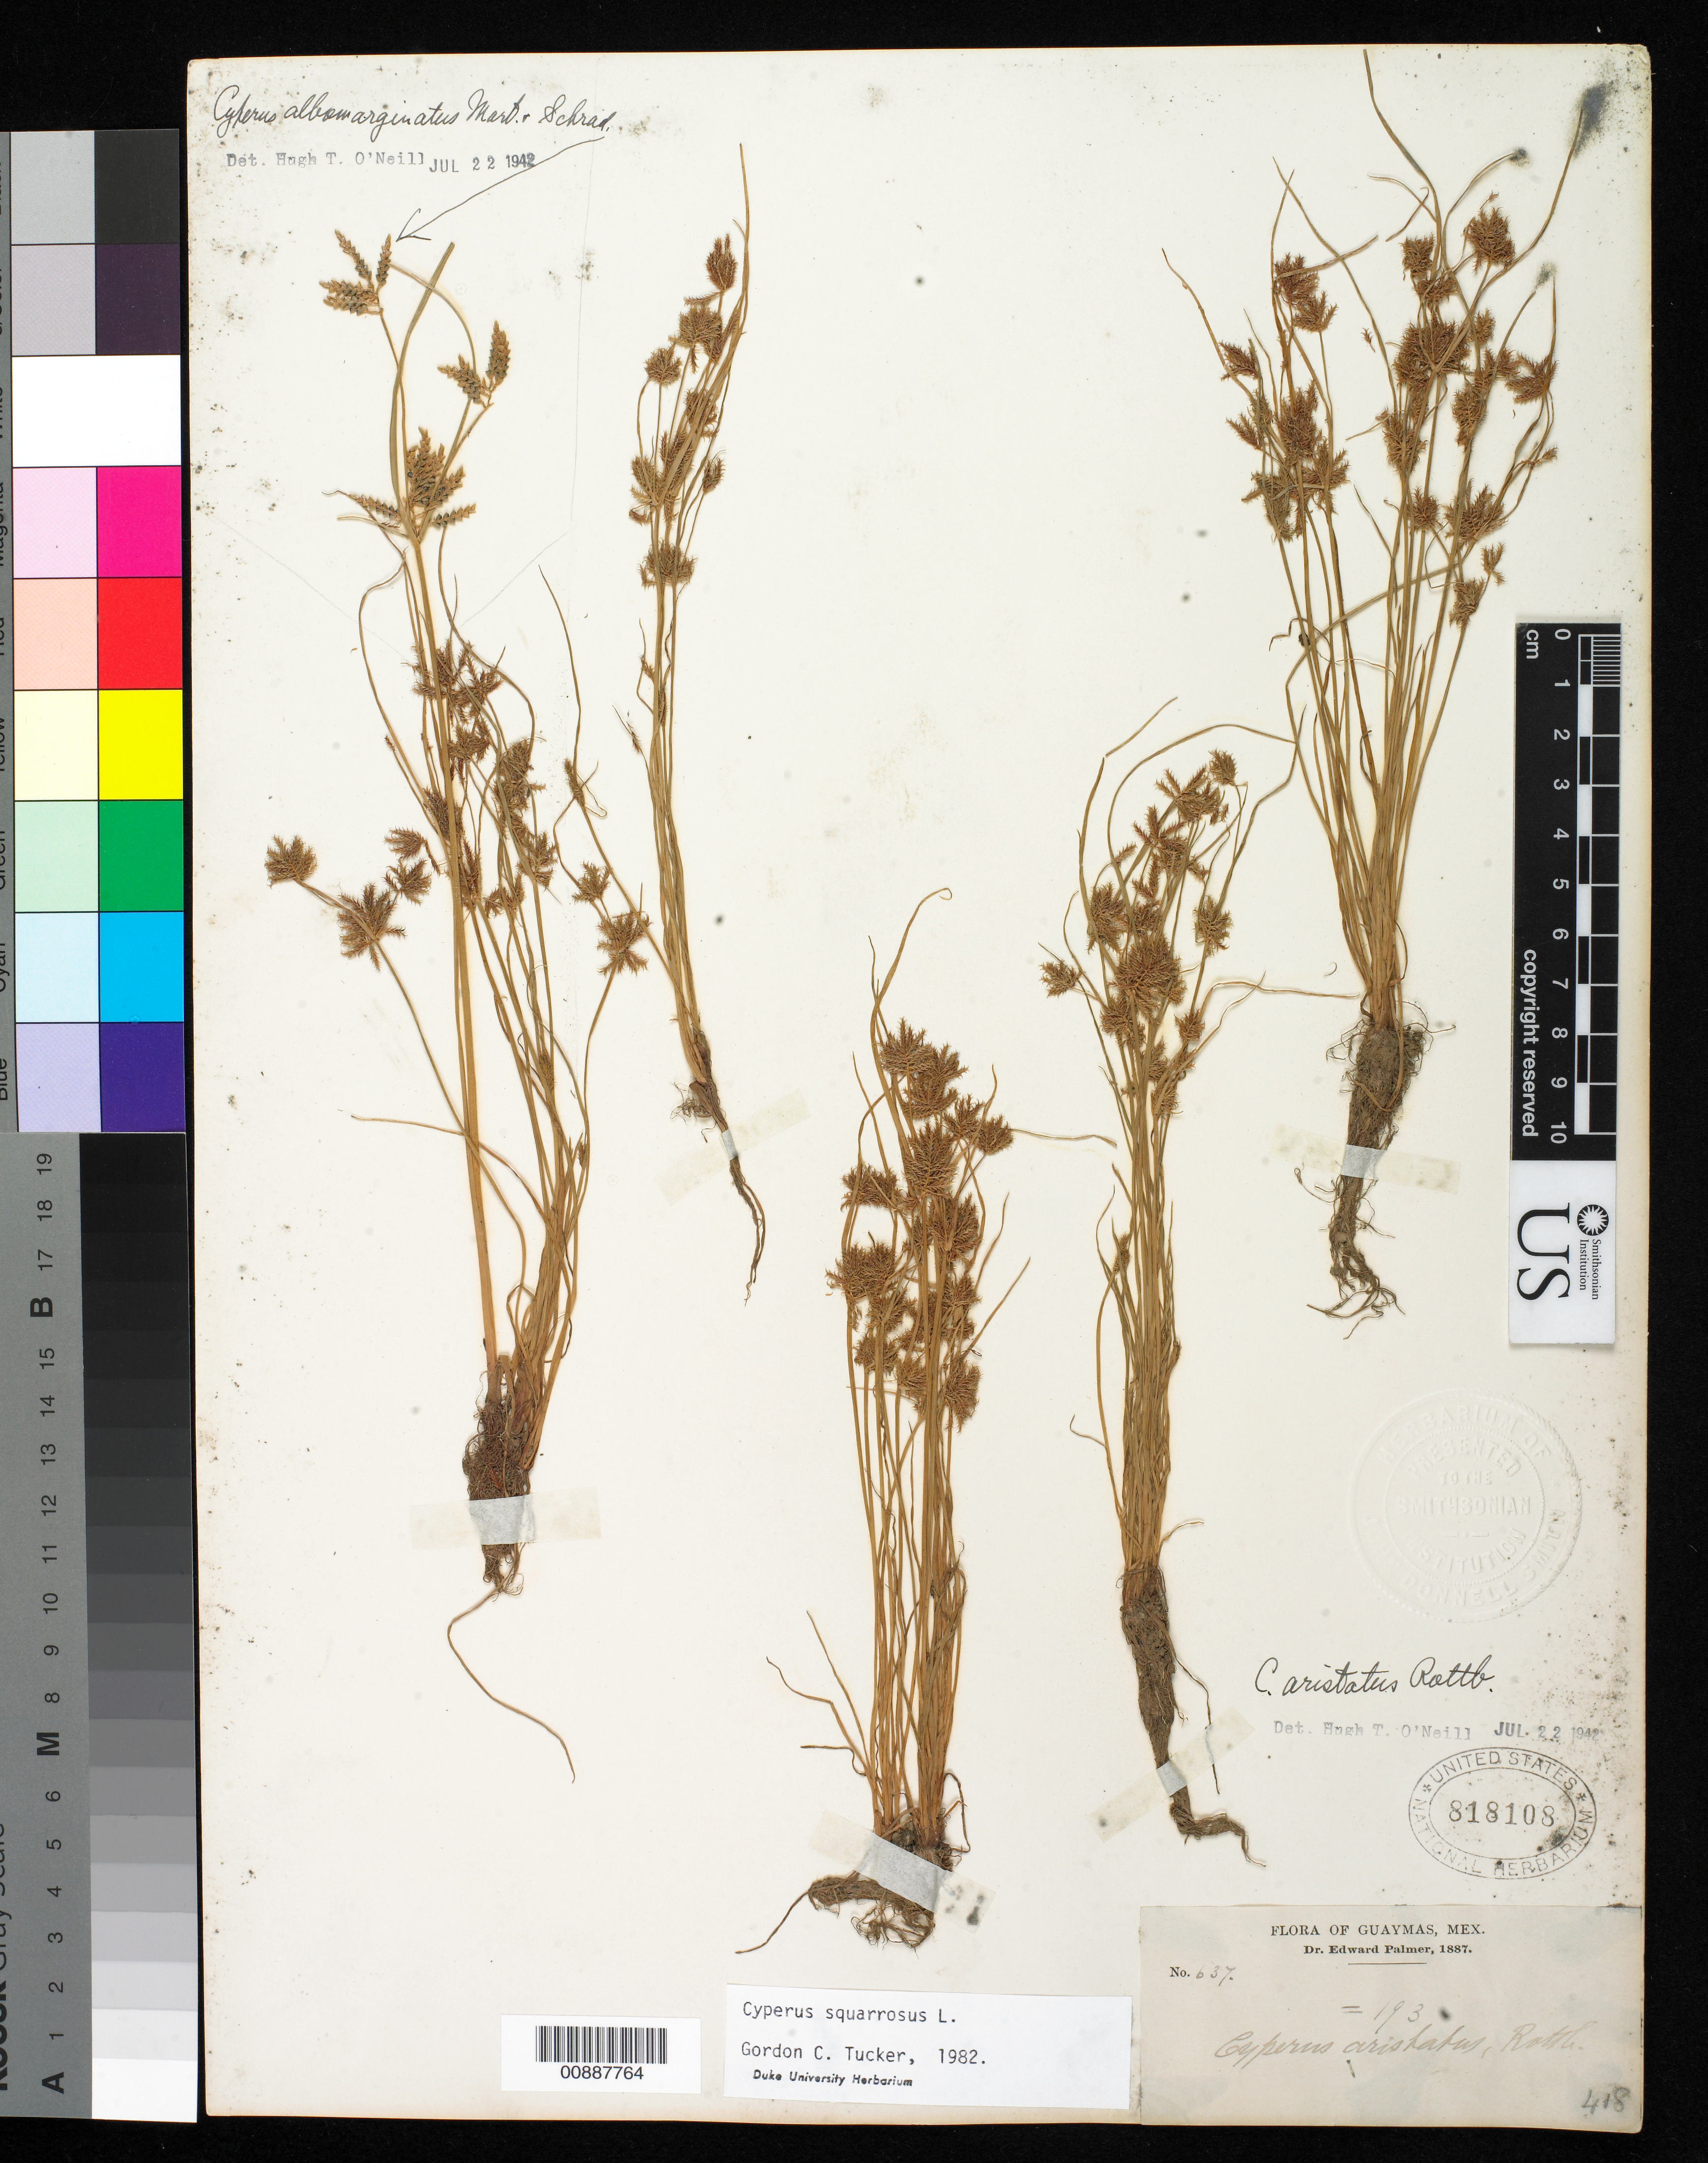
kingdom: Plantae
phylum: Tracheophyta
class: Liliopsida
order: Poales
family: Cyperaceae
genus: Cyperus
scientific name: Cyperus squarrosus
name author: L.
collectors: E. Palmer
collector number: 637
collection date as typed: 1887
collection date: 1887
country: Mexico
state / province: Sonora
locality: Guaymas, Sonora.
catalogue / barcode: US 818108